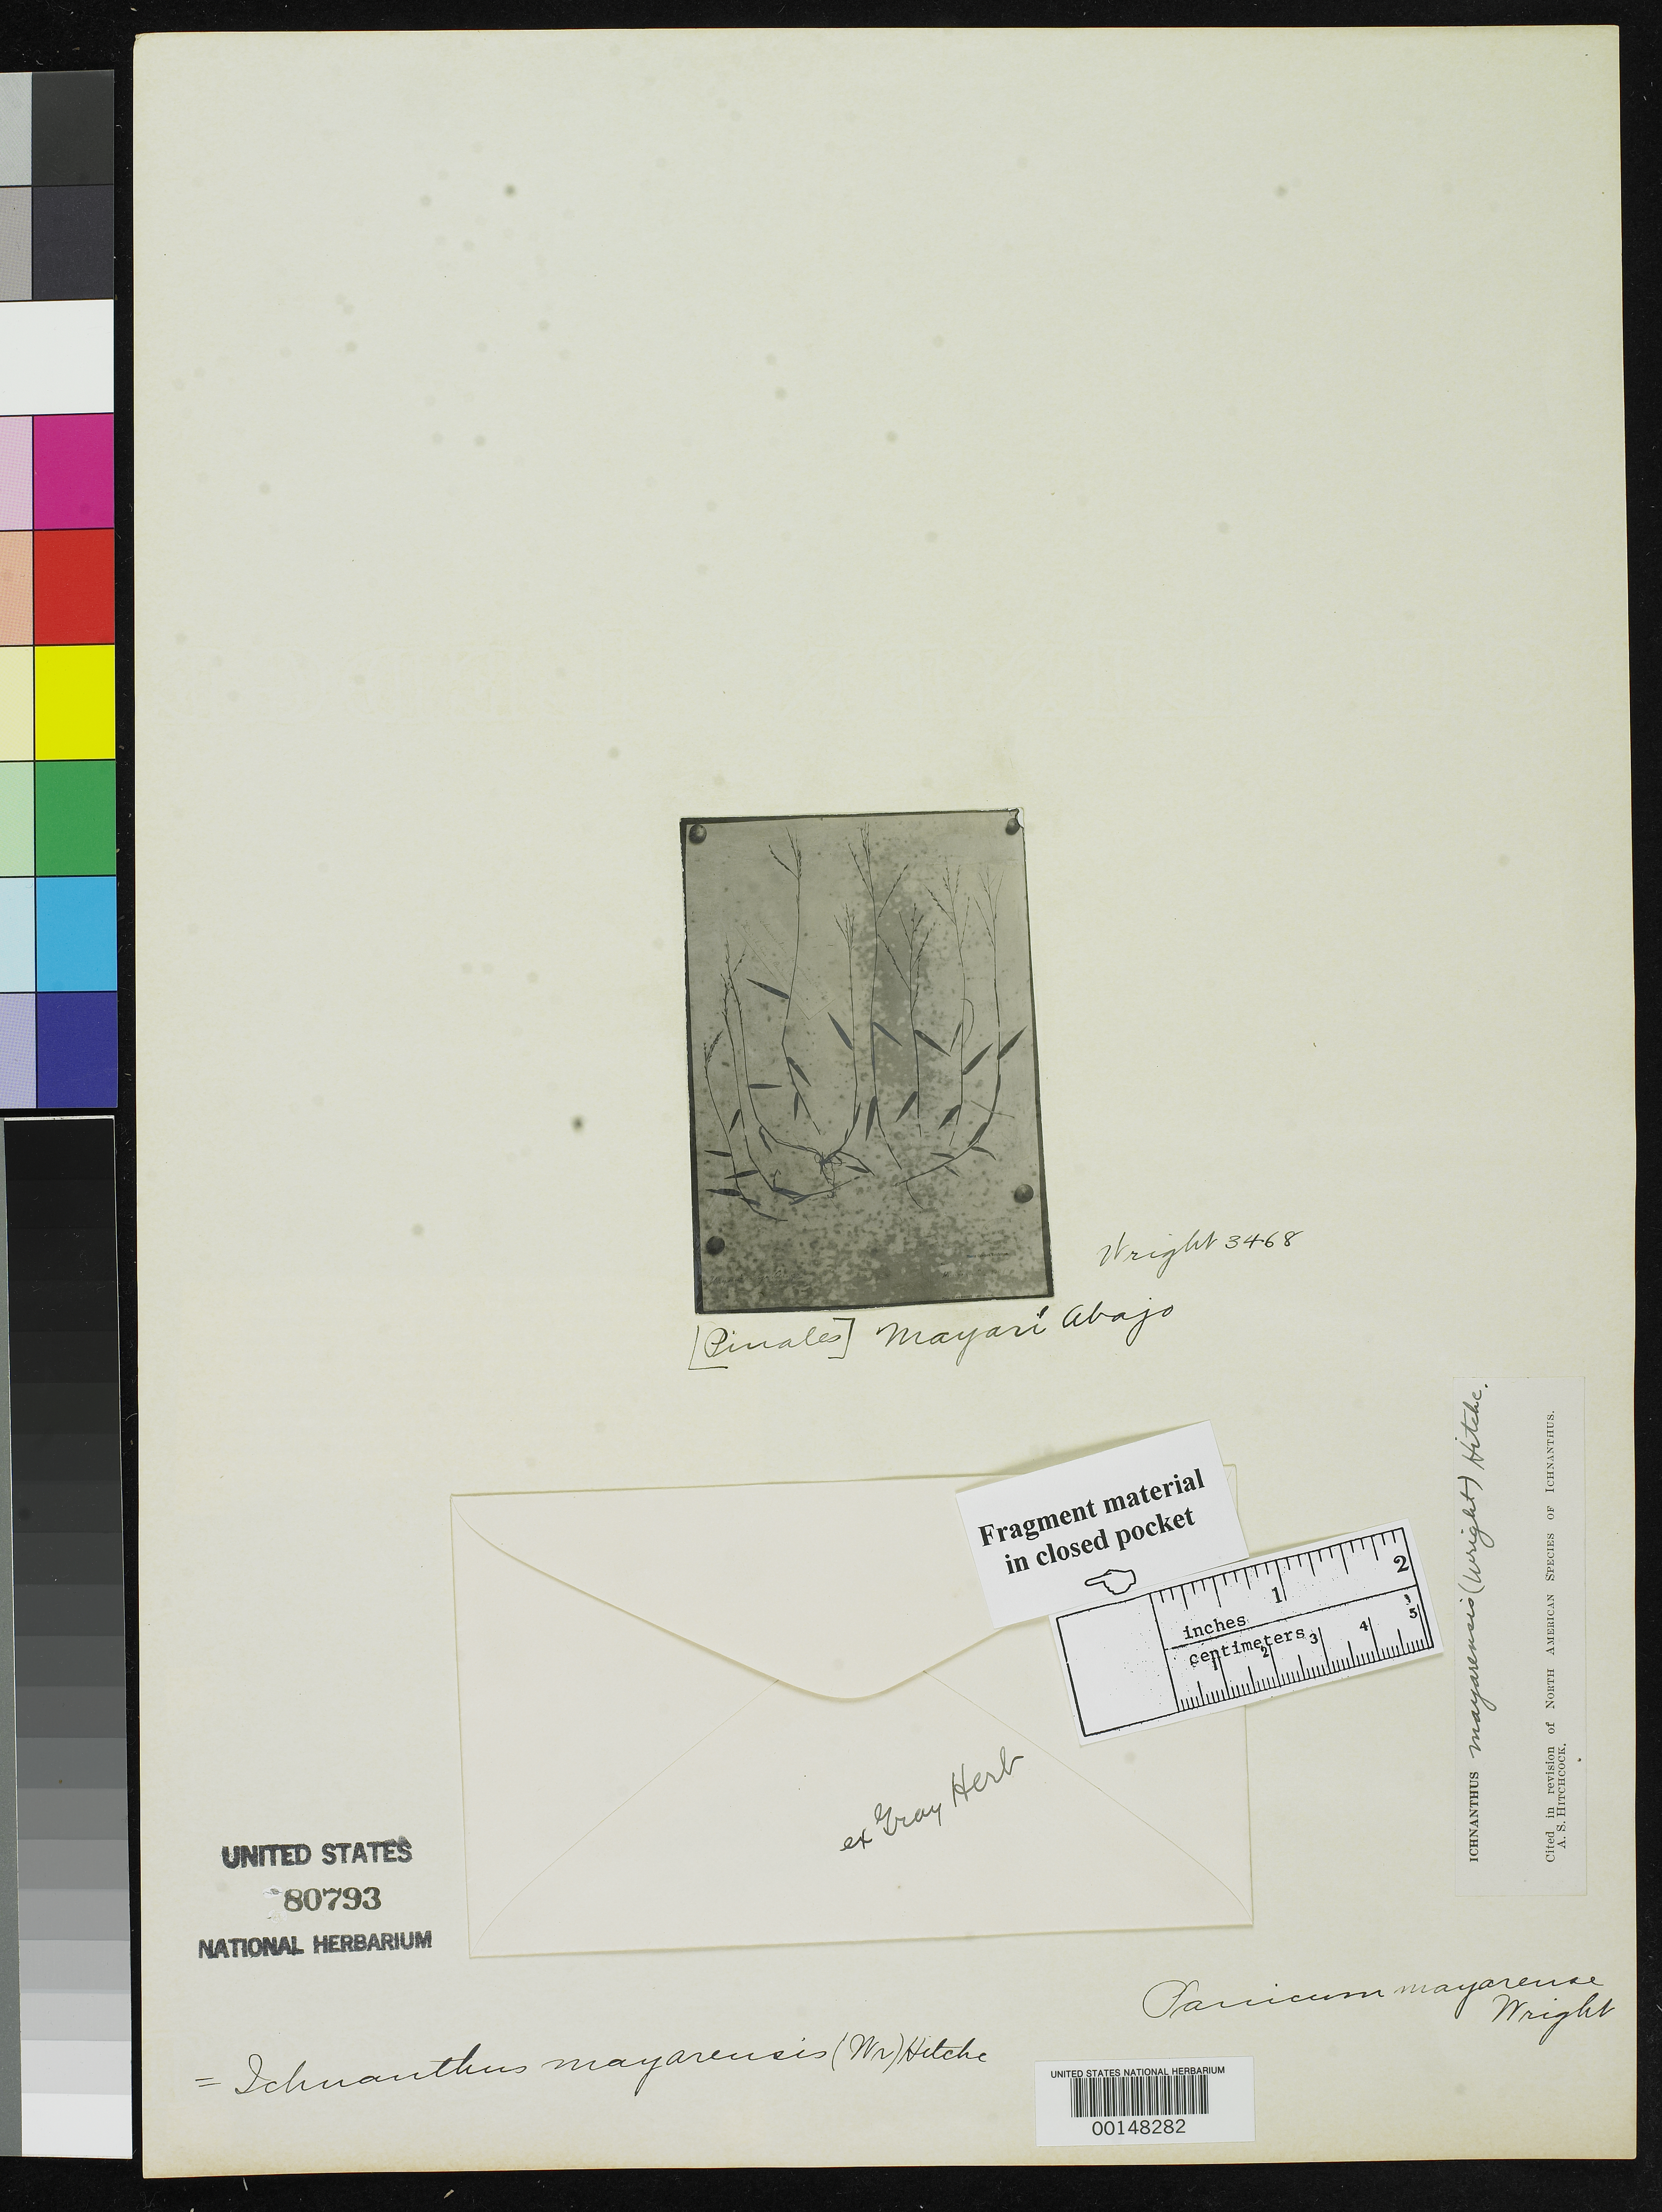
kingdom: Plantae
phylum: Tracheophyta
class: Liliopsida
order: Poales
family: Poaceae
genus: Panicum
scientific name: Panicum mayarense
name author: C. Wright in Sauvalle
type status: Type Fragment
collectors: C. Wright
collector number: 3468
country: Cuba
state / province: Oriente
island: Greater Antilles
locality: Mayari.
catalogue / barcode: US 80793